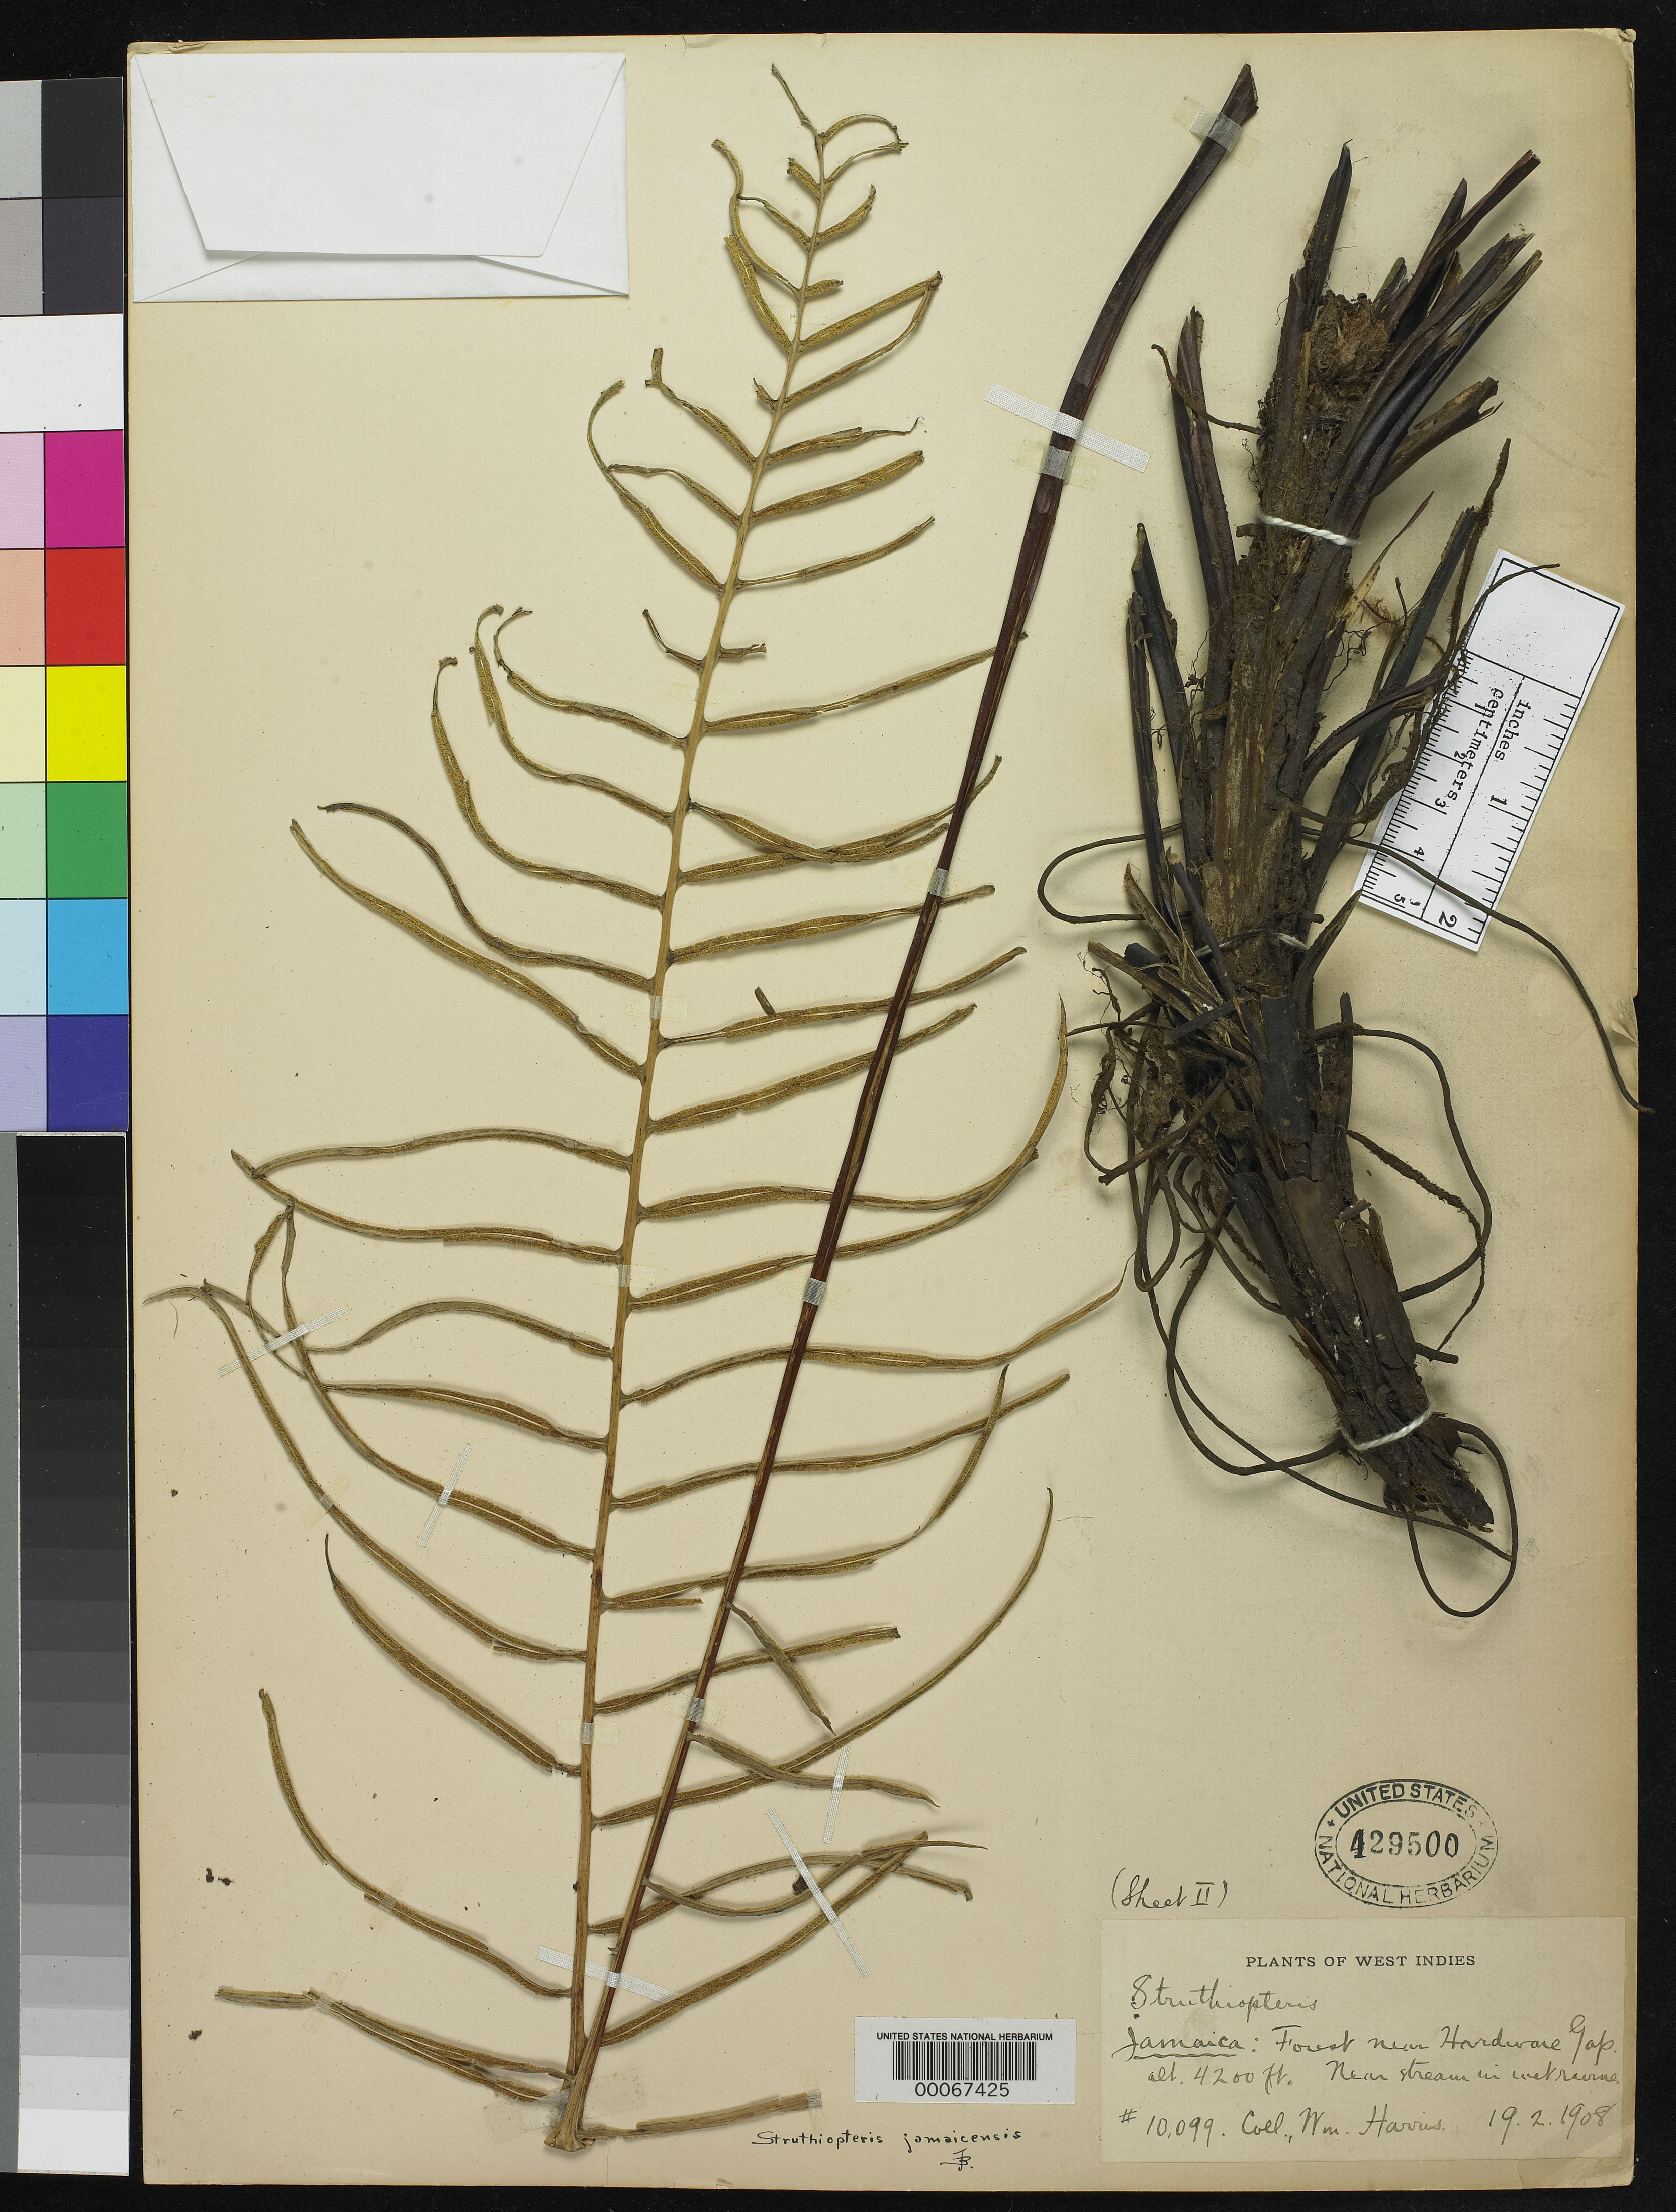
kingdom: Plantae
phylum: Tracheophyta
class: Polypodiopsida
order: Polypodiales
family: Blechnaceae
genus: Struthiopteris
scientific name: Struthiopteris jamaicensis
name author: Broadh.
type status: Holotype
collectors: W. H. Harris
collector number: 10099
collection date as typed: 19 Feb 1908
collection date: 1908-02-19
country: Jamaica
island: Greater Antilles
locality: Forest near Hardware Gap.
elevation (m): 1280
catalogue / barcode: US 429500